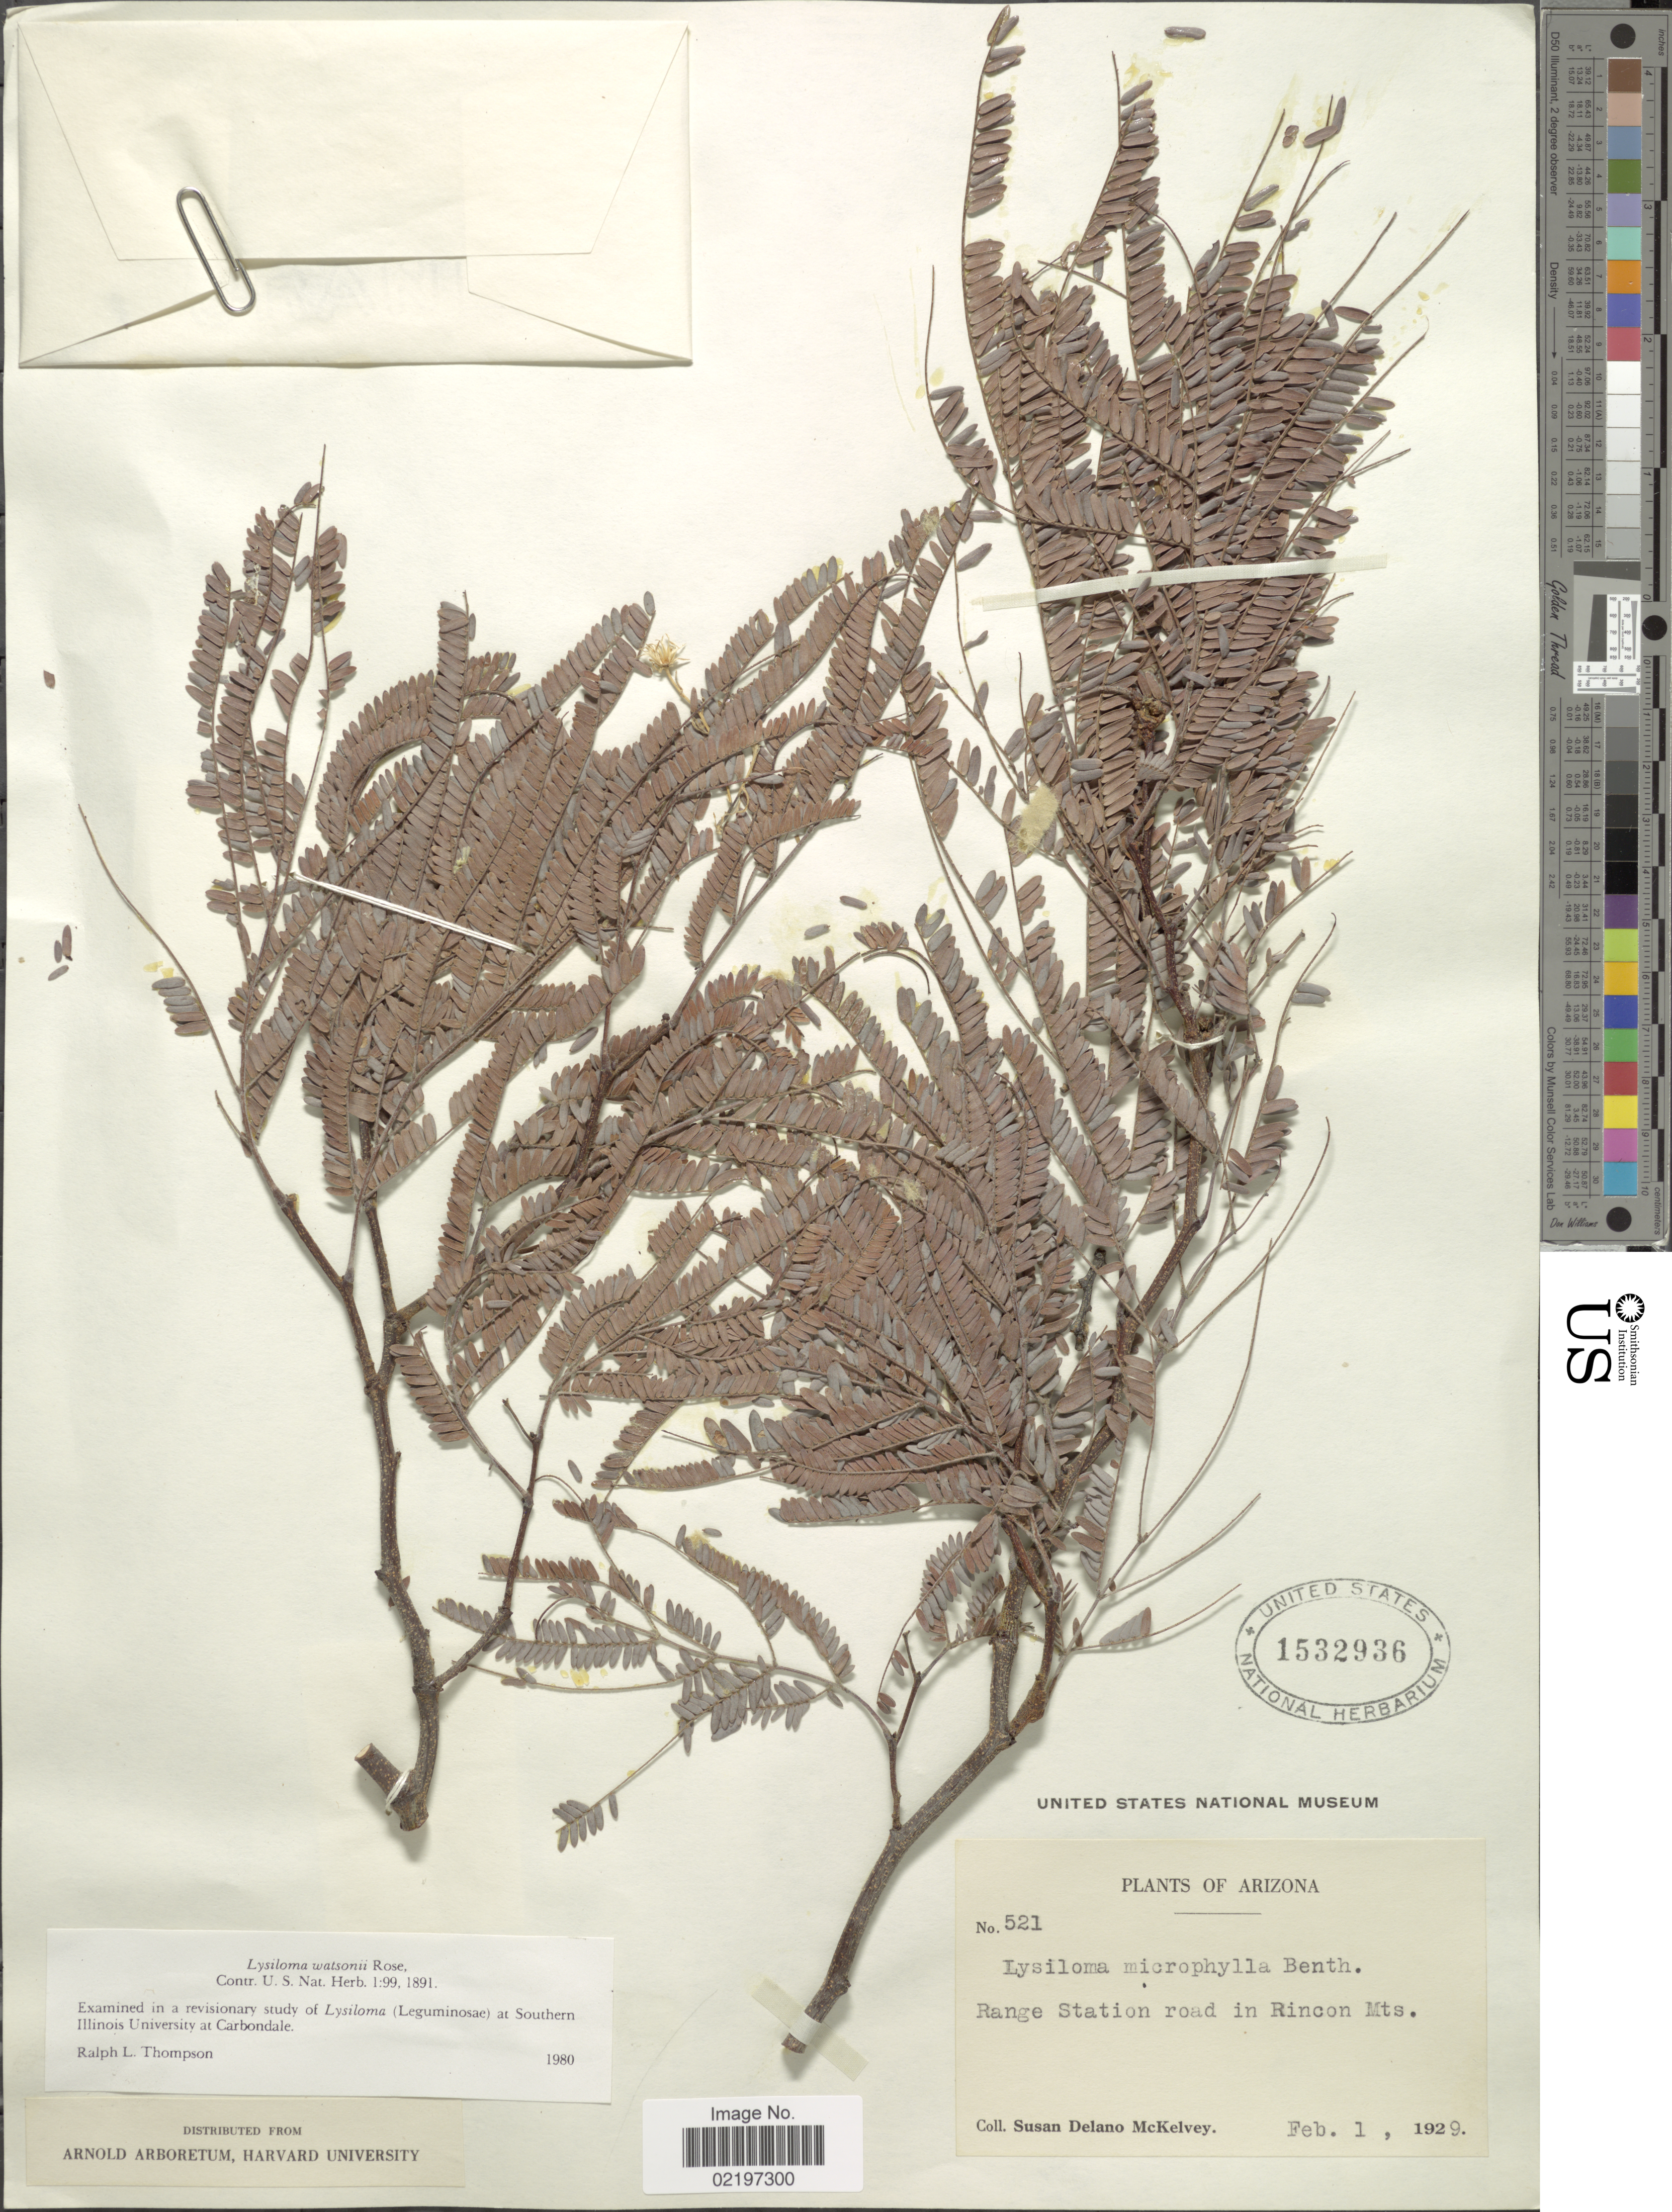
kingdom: Plantae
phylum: Tracheophyta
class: Magnoliopsida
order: Fabales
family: Fabaceae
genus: Lysiloma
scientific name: Lysiloma watsonii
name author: Rose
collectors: S. A. McKelvey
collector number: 521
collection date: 1929-02-01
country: United States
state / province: Arizona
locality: Range Station road in Rincon Mts.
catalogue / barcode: US 1532936